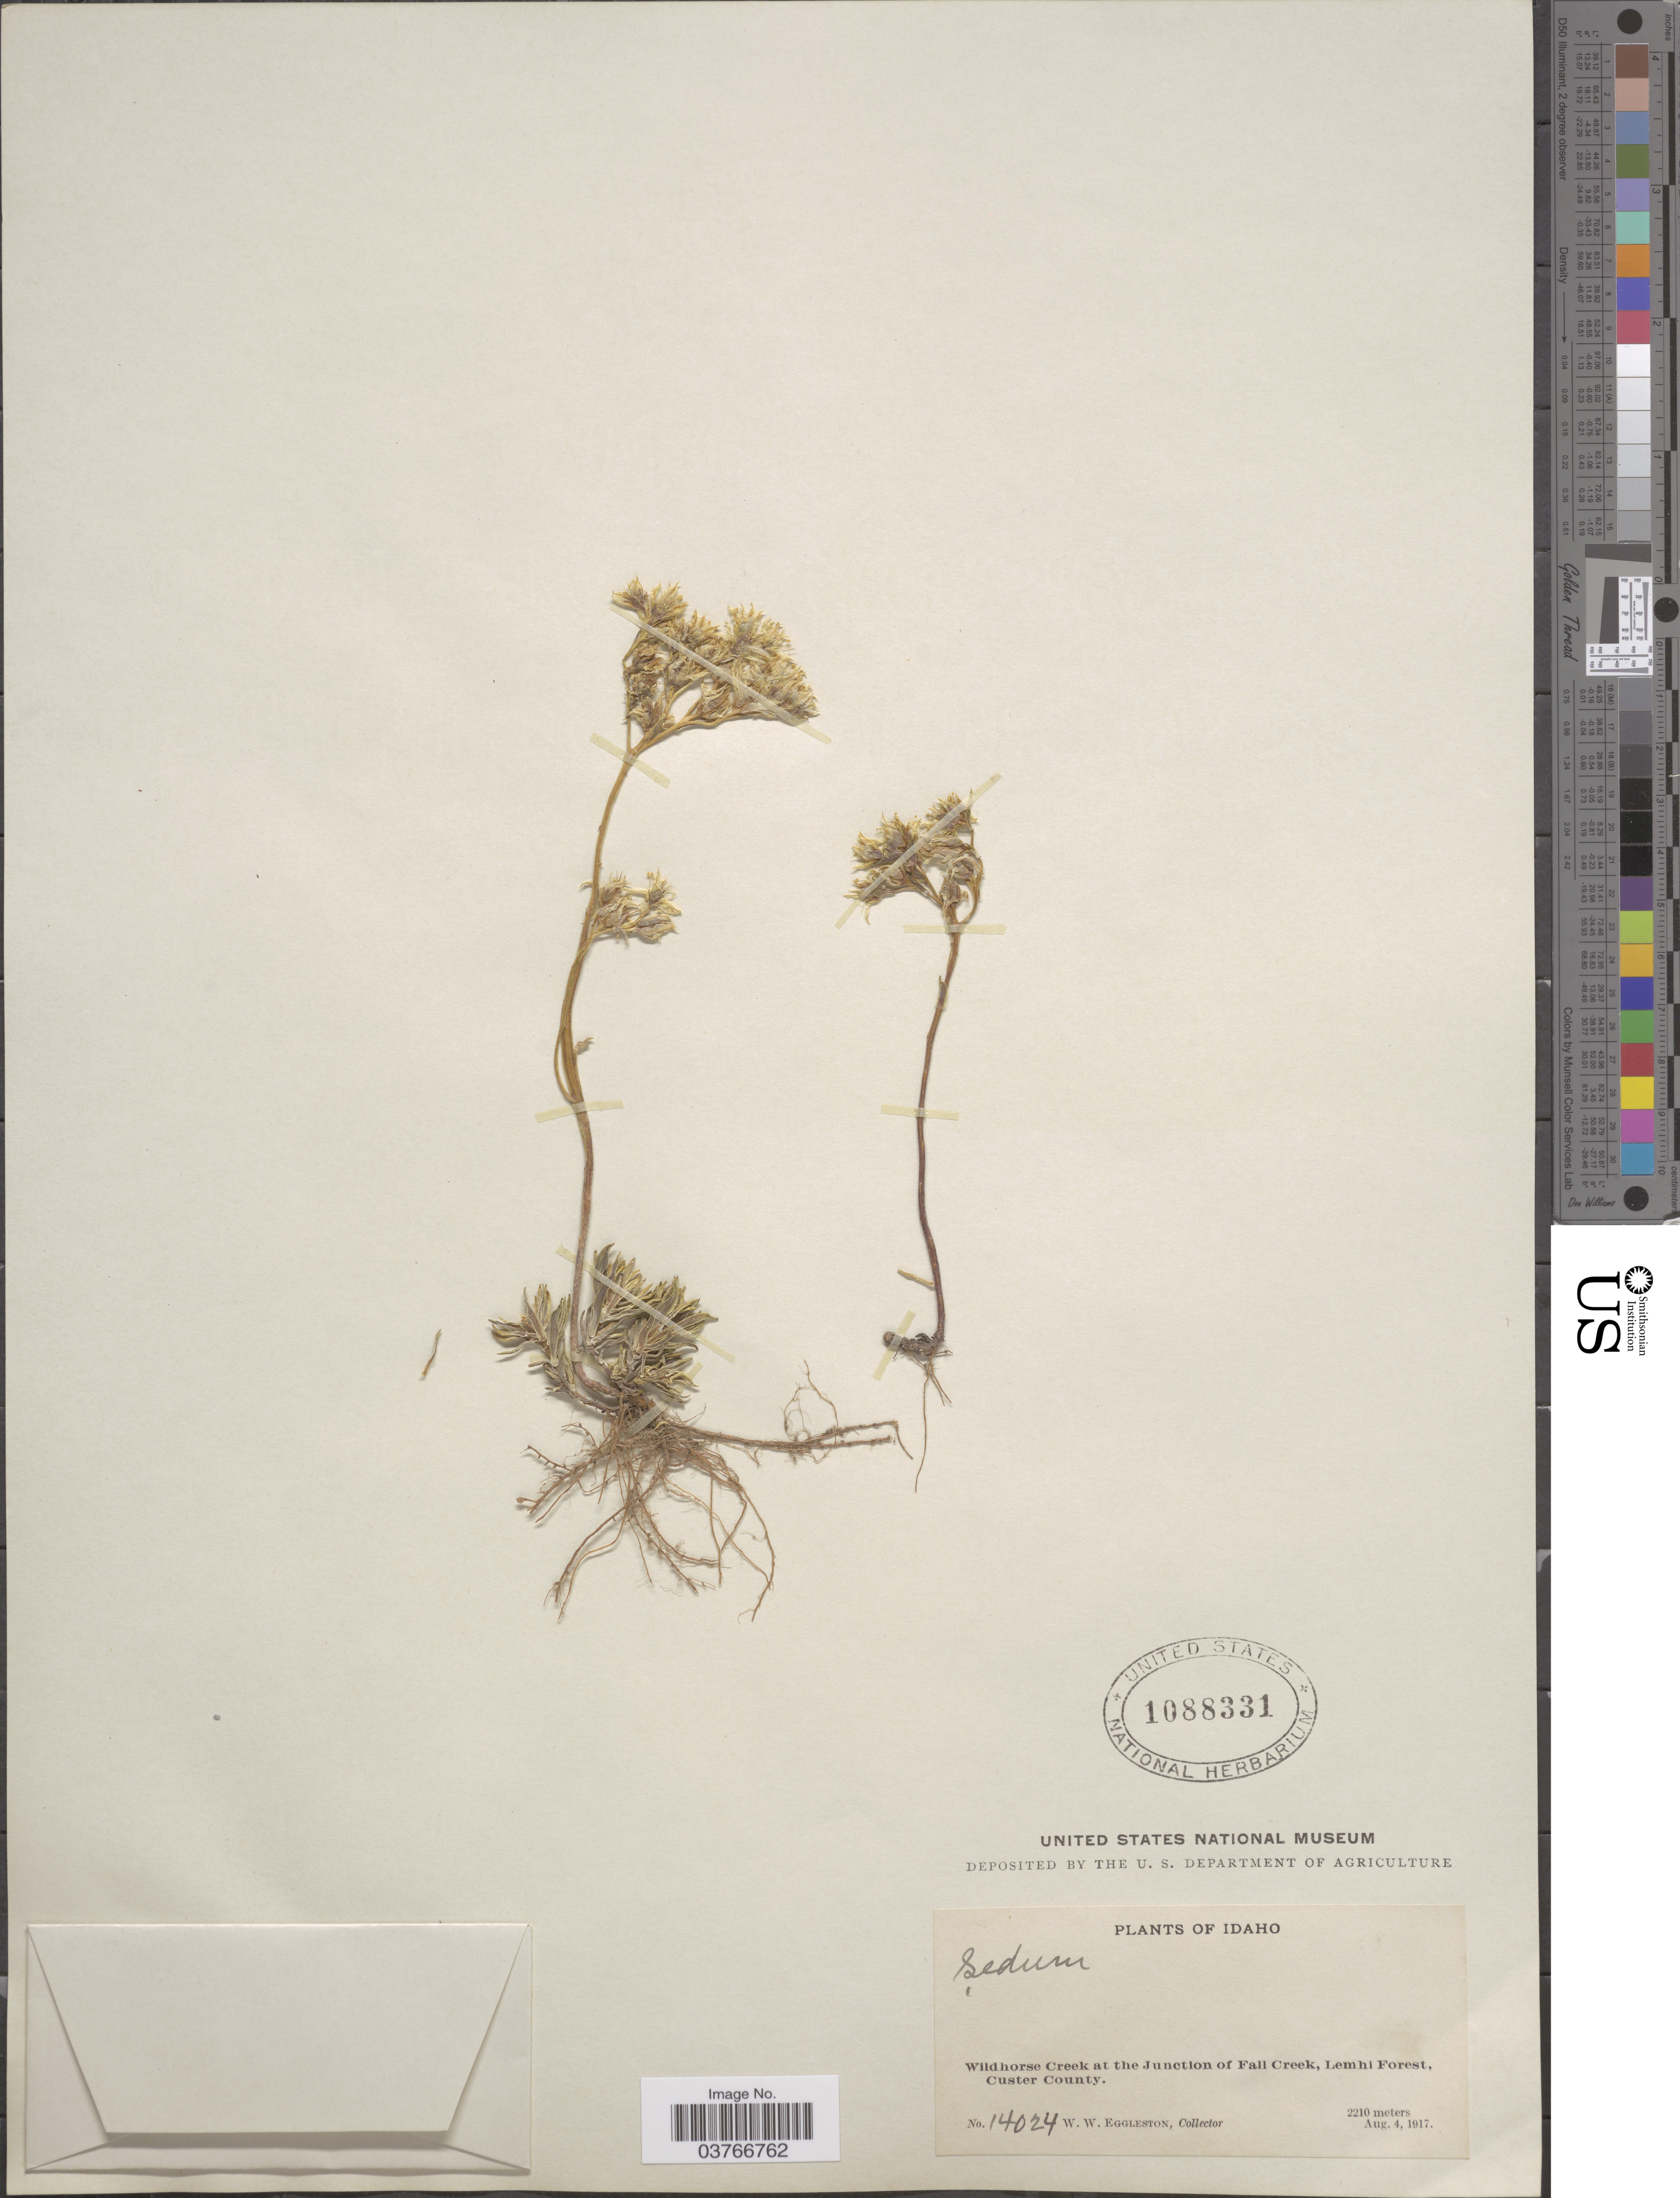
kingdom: Plantae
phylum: Tracheophyta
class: Magnoliopsida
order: Saxifragales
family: Crassulaceae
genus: Sedum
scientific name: Sedum sp.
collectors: W. W. Eggleston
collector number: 14024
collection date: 1917-08-04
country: United States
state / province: Idaho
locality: Wildhorse Creek at the Junction of Fall Creek, Lemhi Forest, Custer County.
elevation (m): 2210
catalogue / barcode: US 1088331